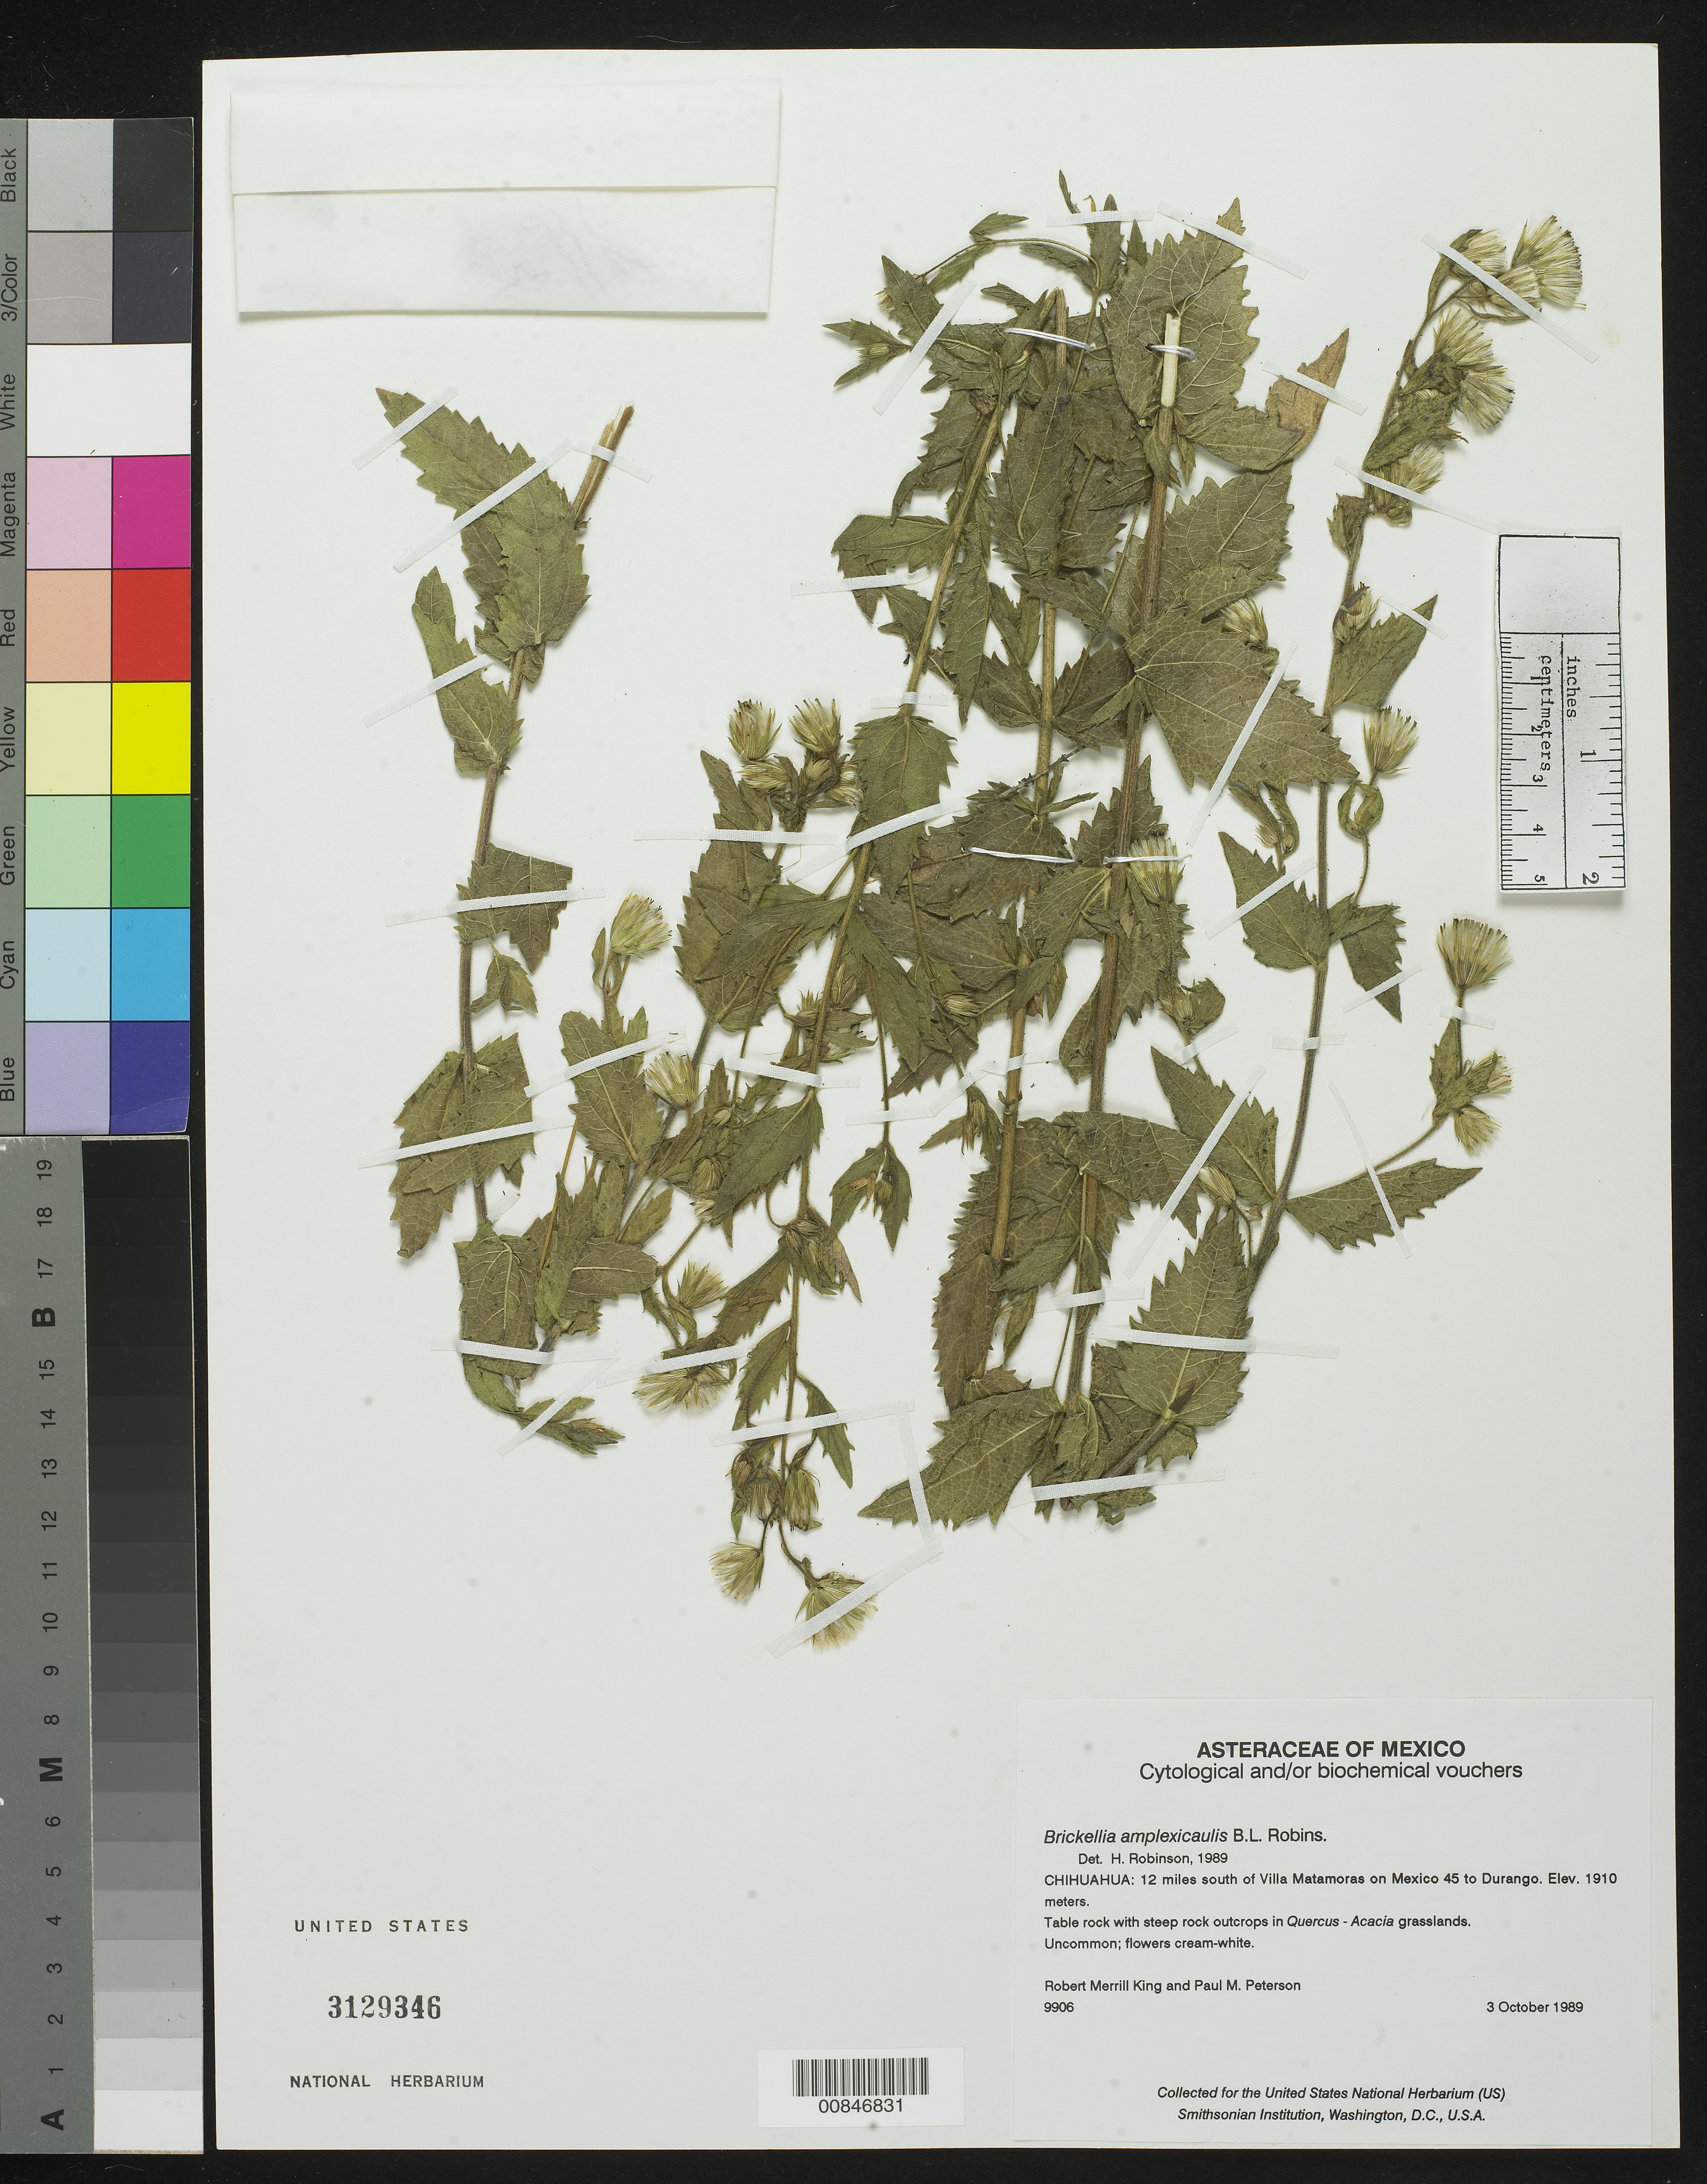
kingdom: Plantae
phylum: Tracheophyta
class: Magnoliopsida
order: Asterales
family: Asteraceae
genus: Brickellia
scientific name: Brickellia amplexicaulis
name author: B.L. Rob.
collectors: R. M. King & P. M. Peterson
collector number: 9906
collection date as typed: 03 Oct 1989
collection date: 1989-10-03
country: Mexico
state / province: Chihuahua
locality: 12 miles south of Villa Matamoros on Mexico 45 to Durango.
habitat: Table rock with steep rock outcrops in Quercus-Acacia grasslands.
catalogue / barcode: US 3129346